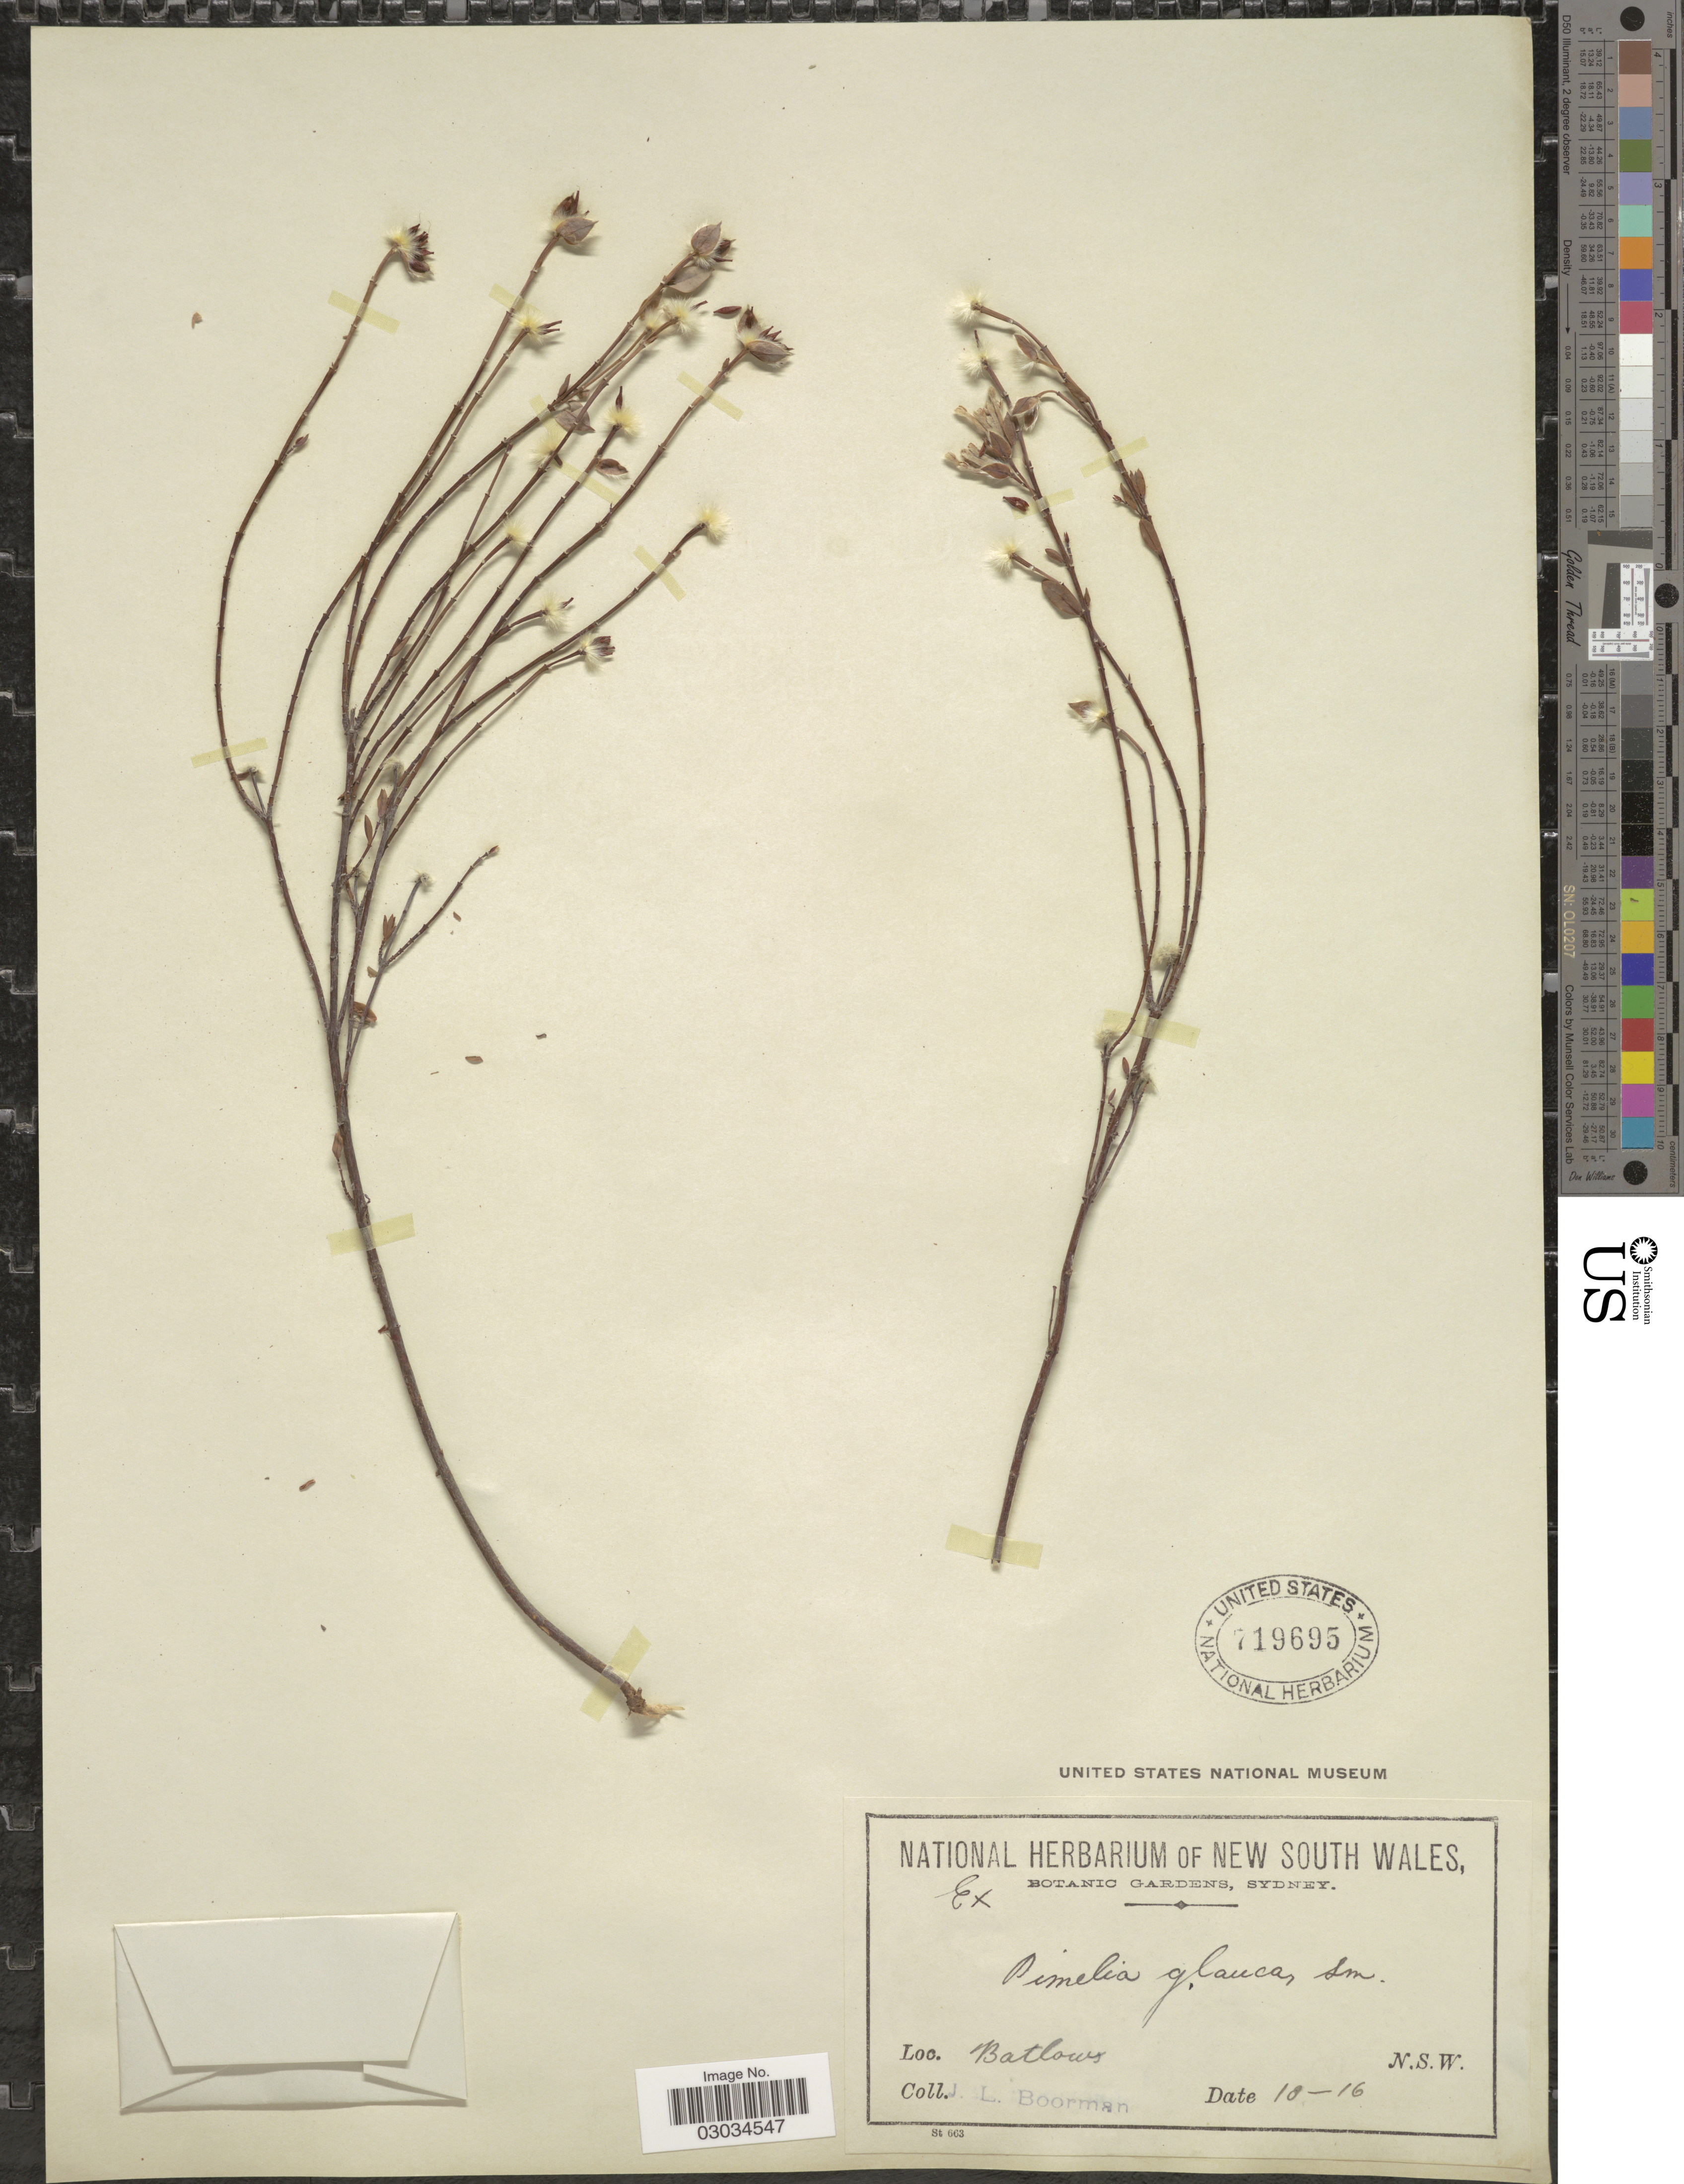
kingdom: Plantae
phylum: Tracheophyta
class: Magnoliopsida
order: Malvales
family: Thymelaeaceae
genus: Pimelea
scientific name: Pimelea glauca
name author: R. Br.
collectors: J. Boorman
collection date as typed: Transcribed d/m/y: 18//16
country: Australia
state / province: New South Wales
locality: Batlows. N.S.W.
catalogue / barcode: US 719695